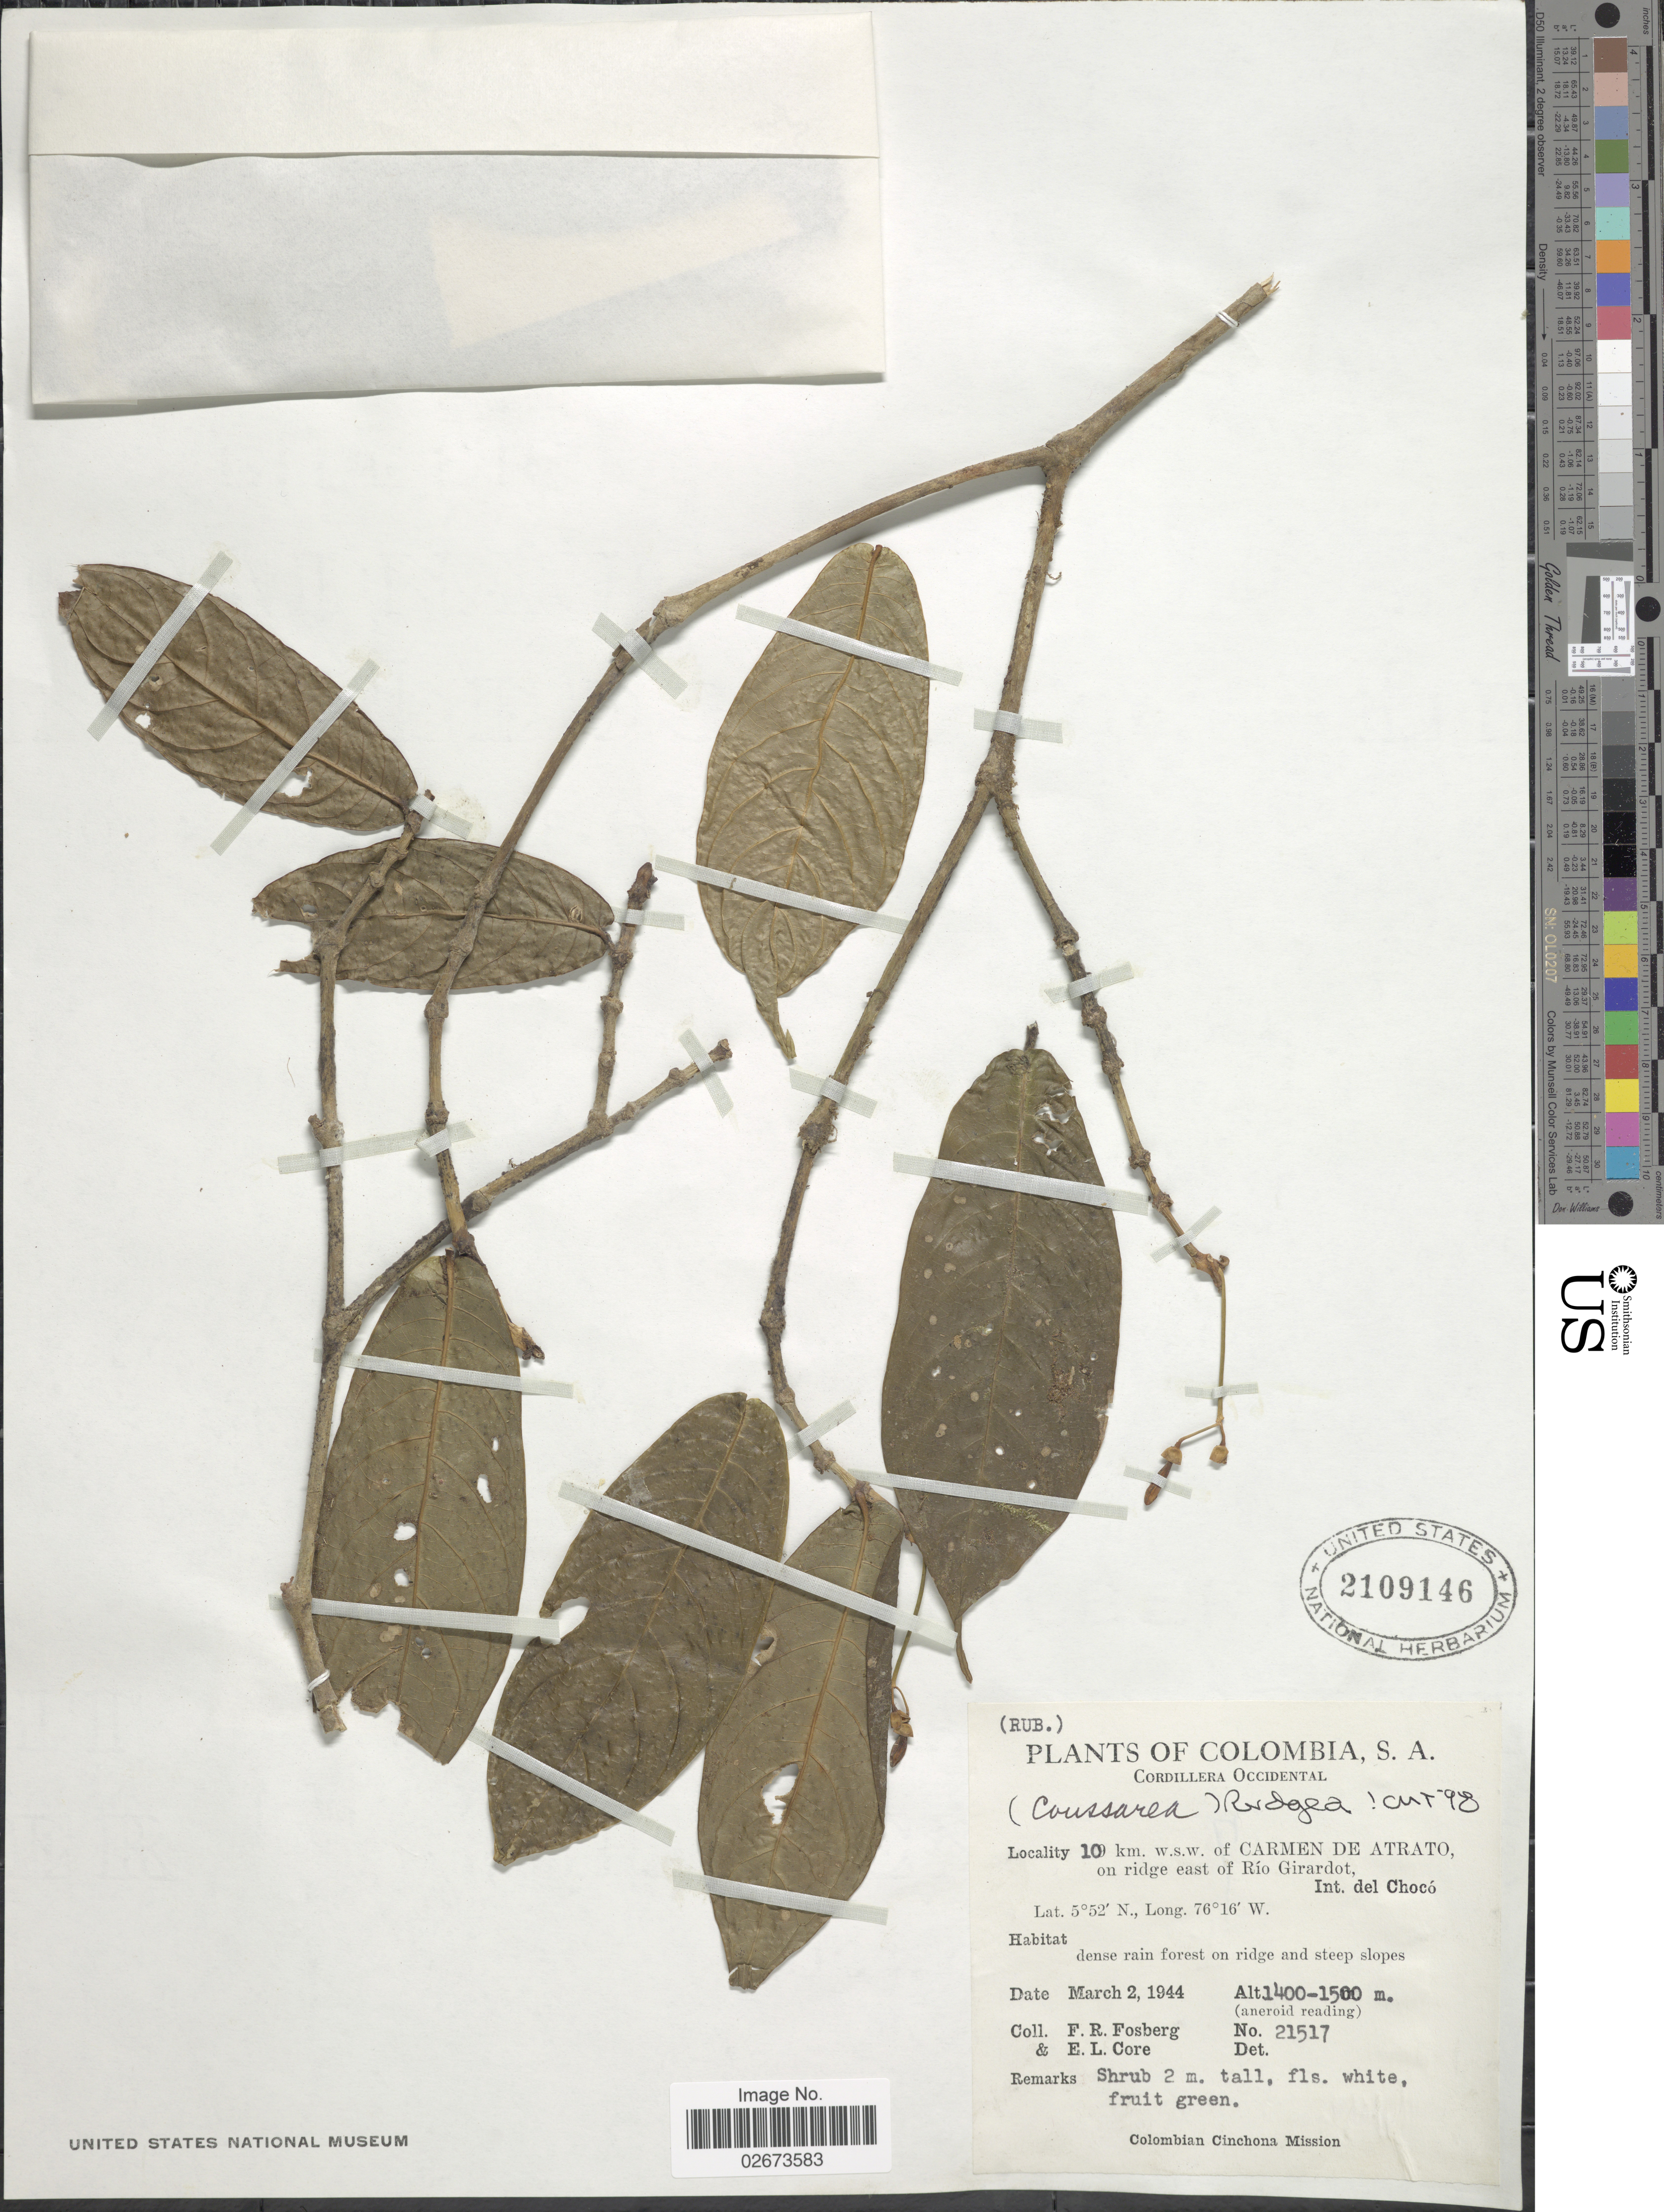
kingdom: Plantae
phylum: Tracheophyta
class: Magnoliopsida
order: Gentianales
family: Rubiaceae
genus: Rudgea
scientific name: Rudgea sp.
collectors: F. R. Fosberg & E. L. Core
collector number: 21517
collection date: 1944-03-02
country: Colombia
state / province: Chocó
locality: Cordillera Occidental, 10 km. w.s.w. of Carmen de Atrato, on ridge east of Rio Girardot, Int. del Choco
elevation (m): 1400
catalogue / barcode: US 2109146